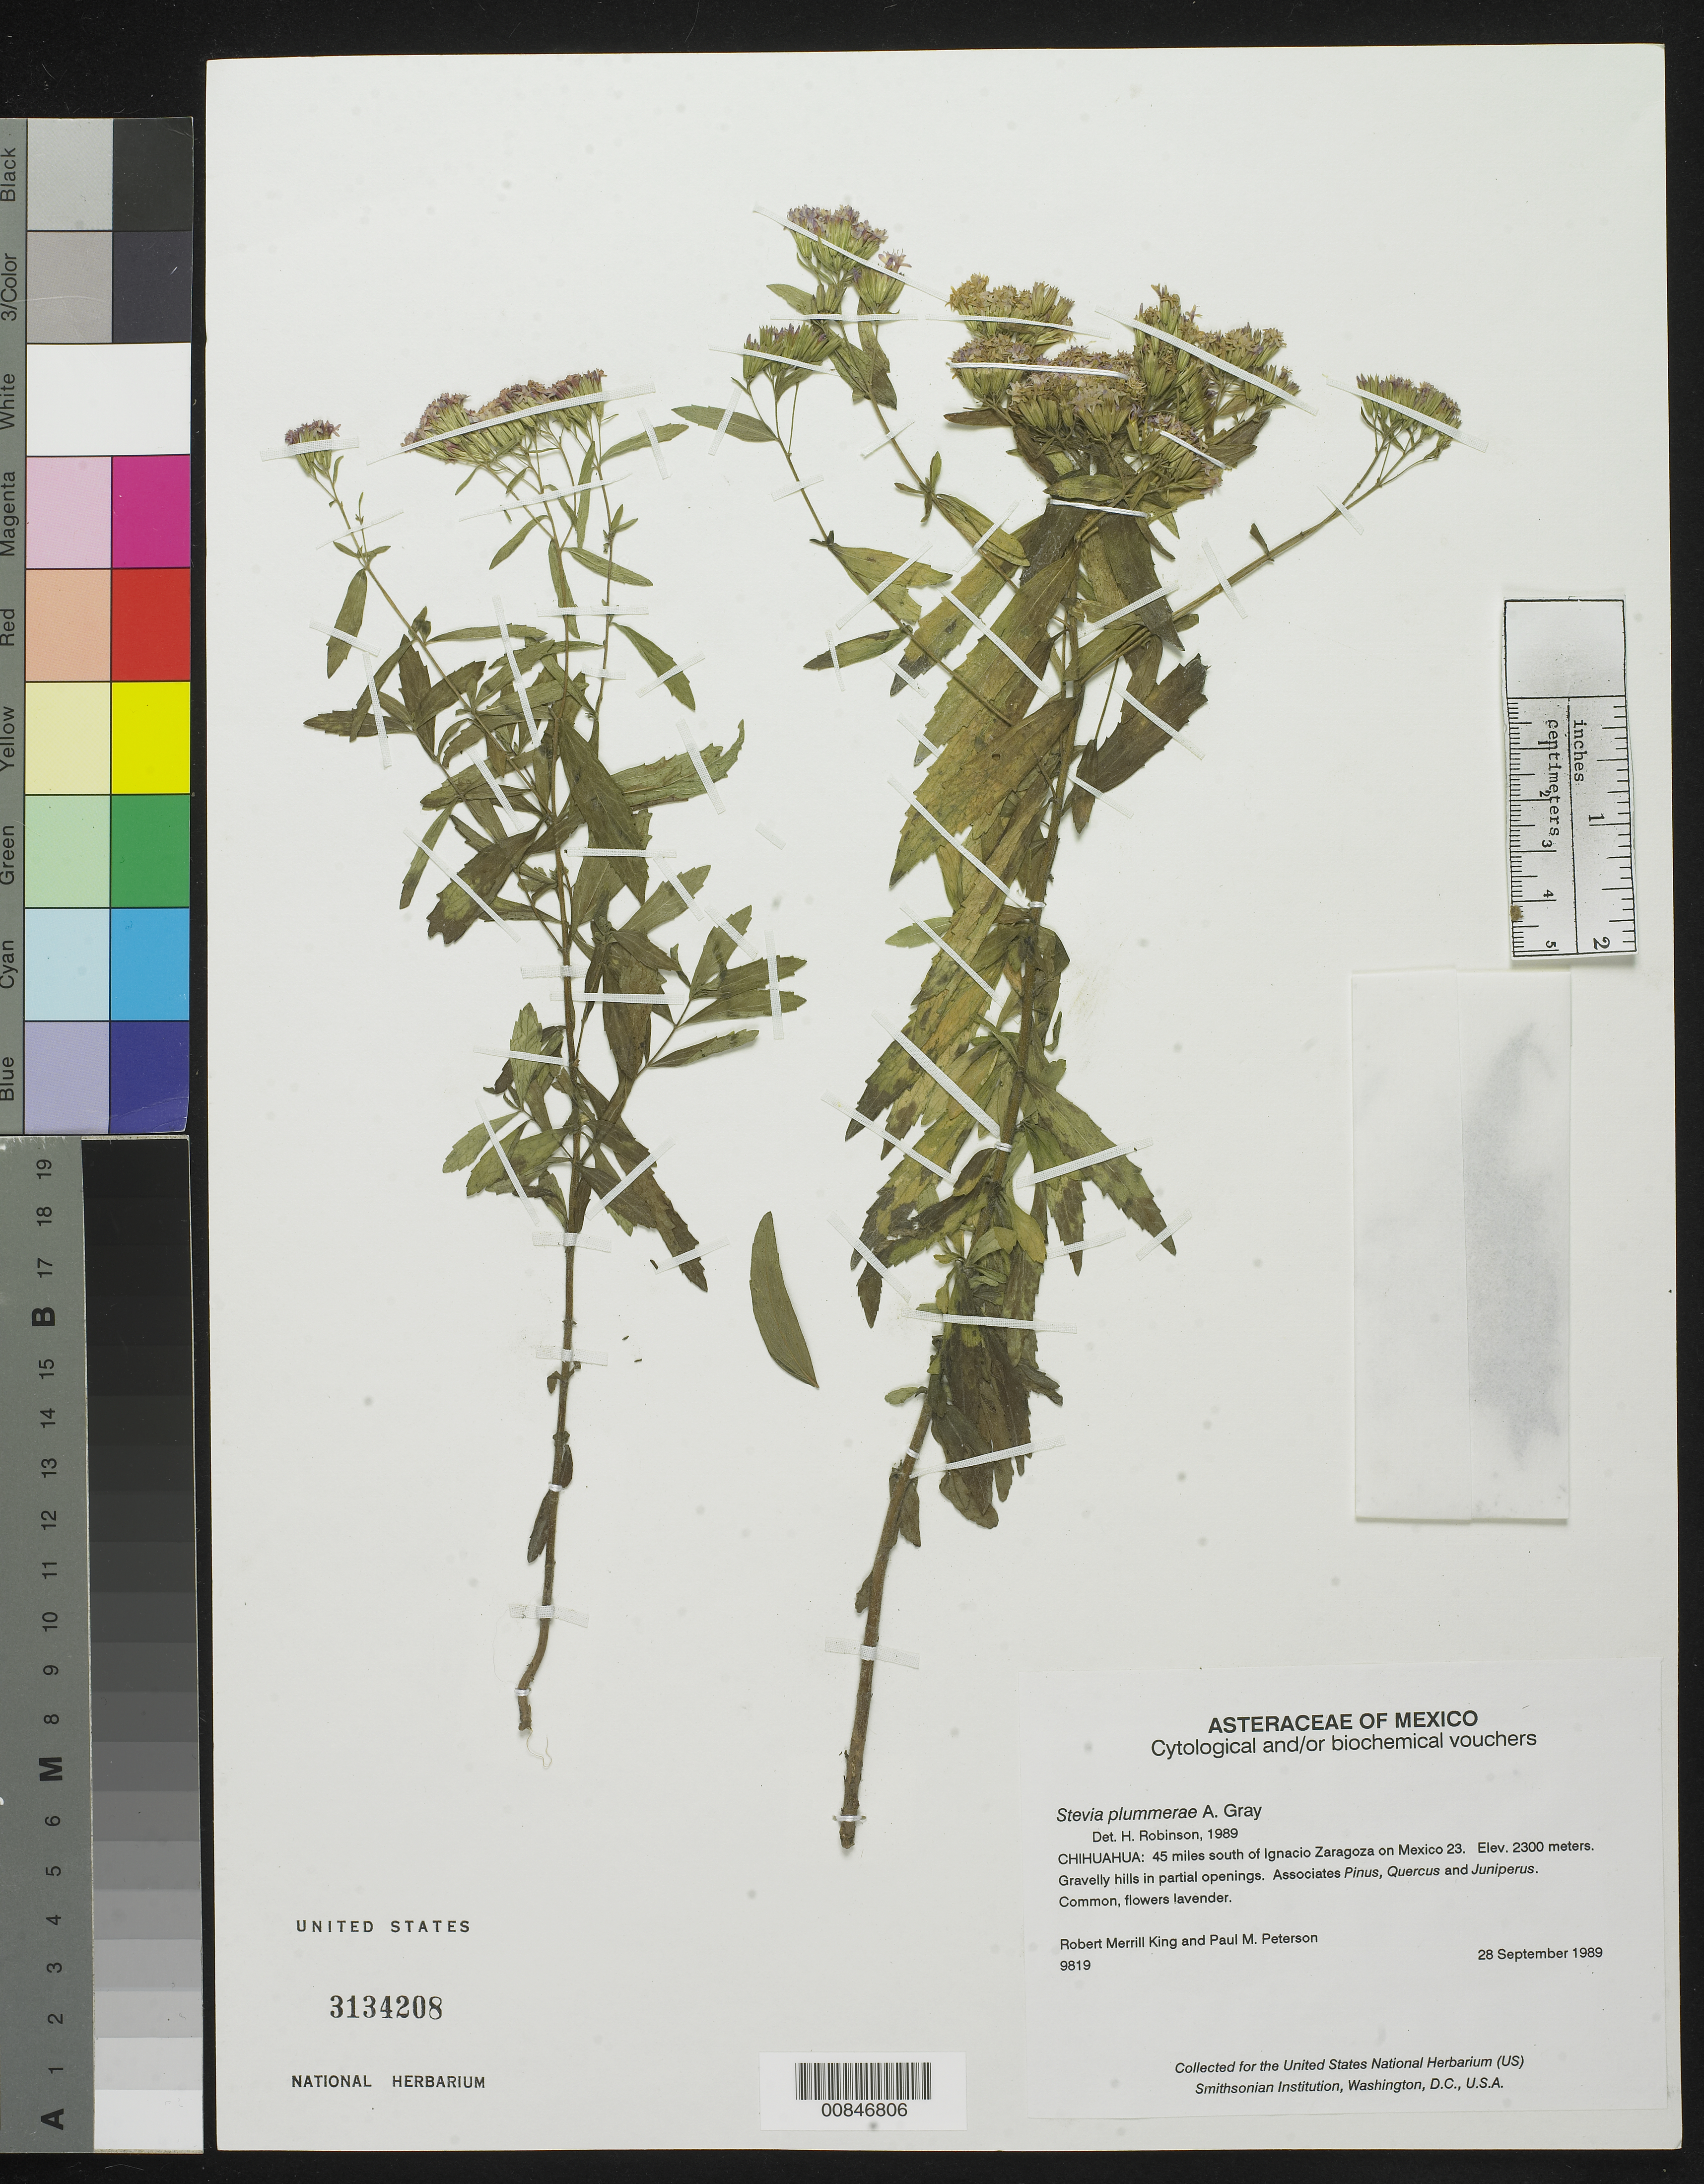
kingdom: Plantae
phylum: Tracheophyta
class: Magnoliopsida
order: Asterales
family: Asteraceae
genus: Stevia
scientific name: Stevia plummerae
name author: A. Gray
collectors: R. M. King & P. M. Peterson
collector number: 9819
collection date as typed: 28 Sep 1989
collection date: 1989-09-28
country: Mexico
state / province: Chihuahua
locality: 45 miles south of Ignacio Zaragoza on Mexico 23.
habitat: Gravelly hills in partial openings. Associates Pinus, Quercus and Juniperus.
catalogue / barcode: US 3134208